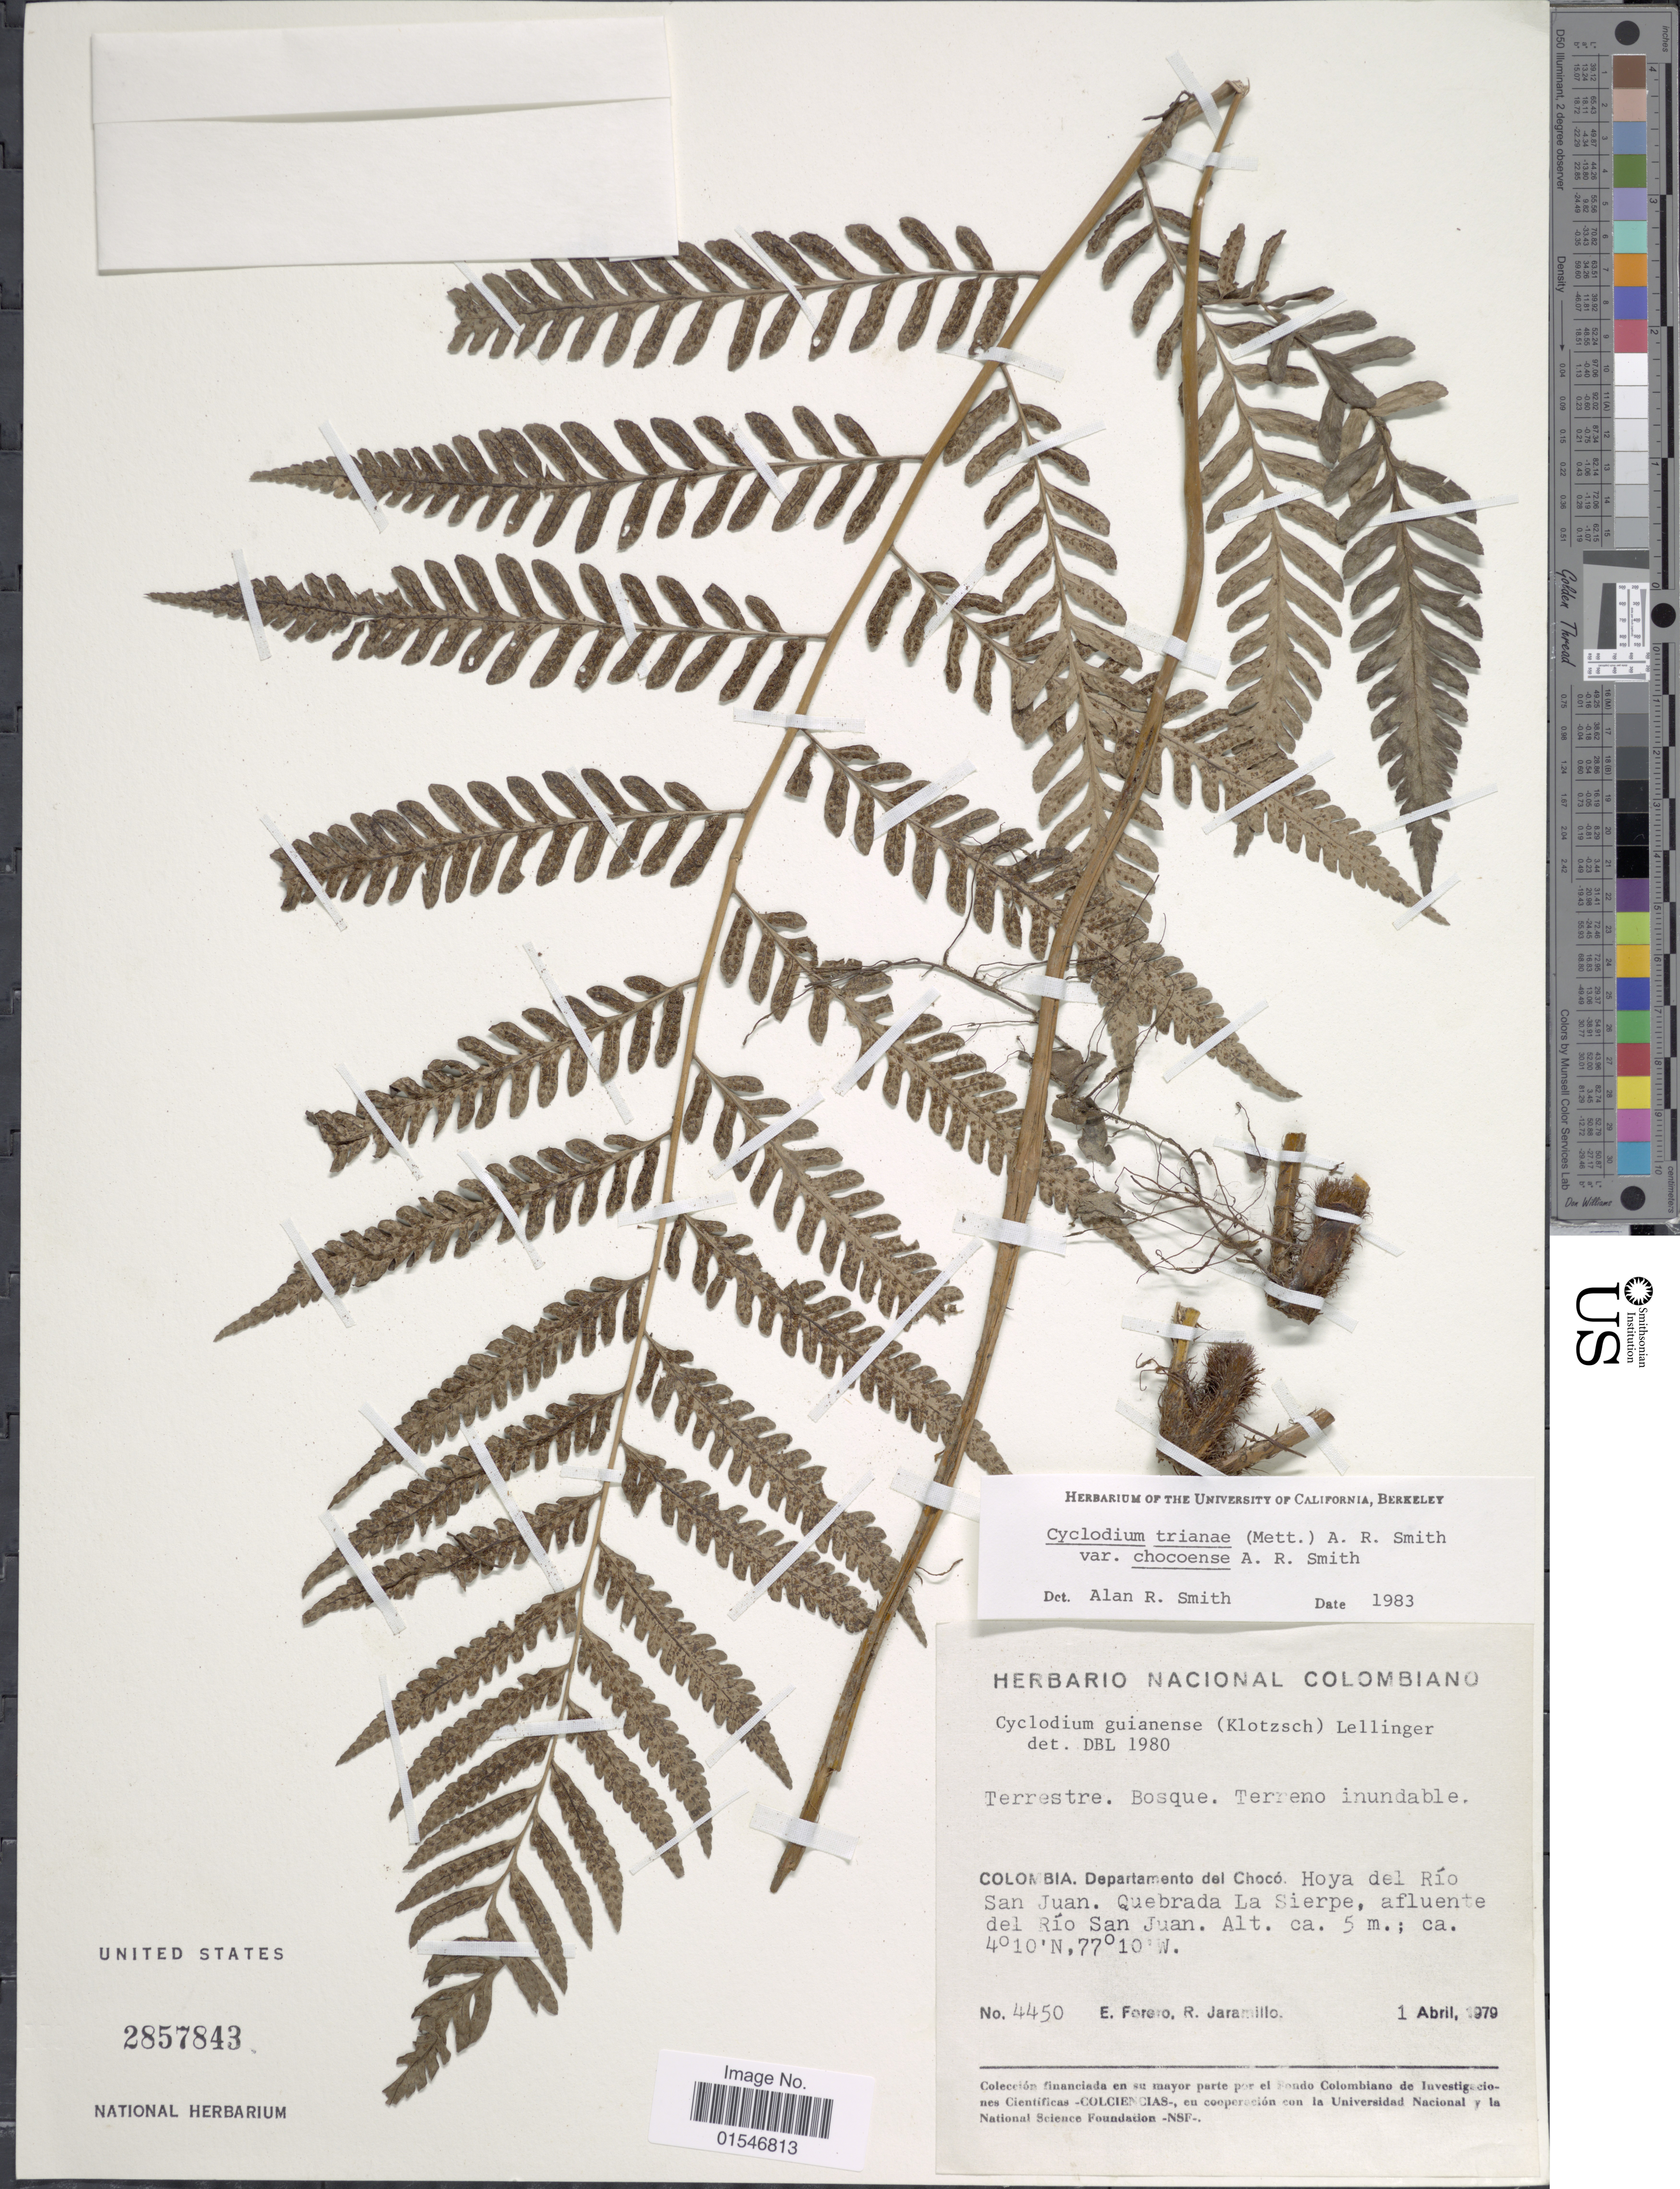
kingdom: Plantae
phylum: Tracheophyta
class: Polypodiopsida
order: Polypodiales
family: Dryopteridaceae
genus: Cyclodium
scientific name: Cyclodium trianae var. chocoense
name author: A.R. Sm.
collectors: E. Forero & R. Jaramillo M.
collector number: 4450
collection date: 1979-04-01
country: Colombia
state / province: Chocó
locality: Colombia, Departamento del Choco. Hoya del Rio San Juan. Quebrada La Sierpe, afluente del Rio San Juan.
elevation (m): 5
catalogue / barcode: US 2857843